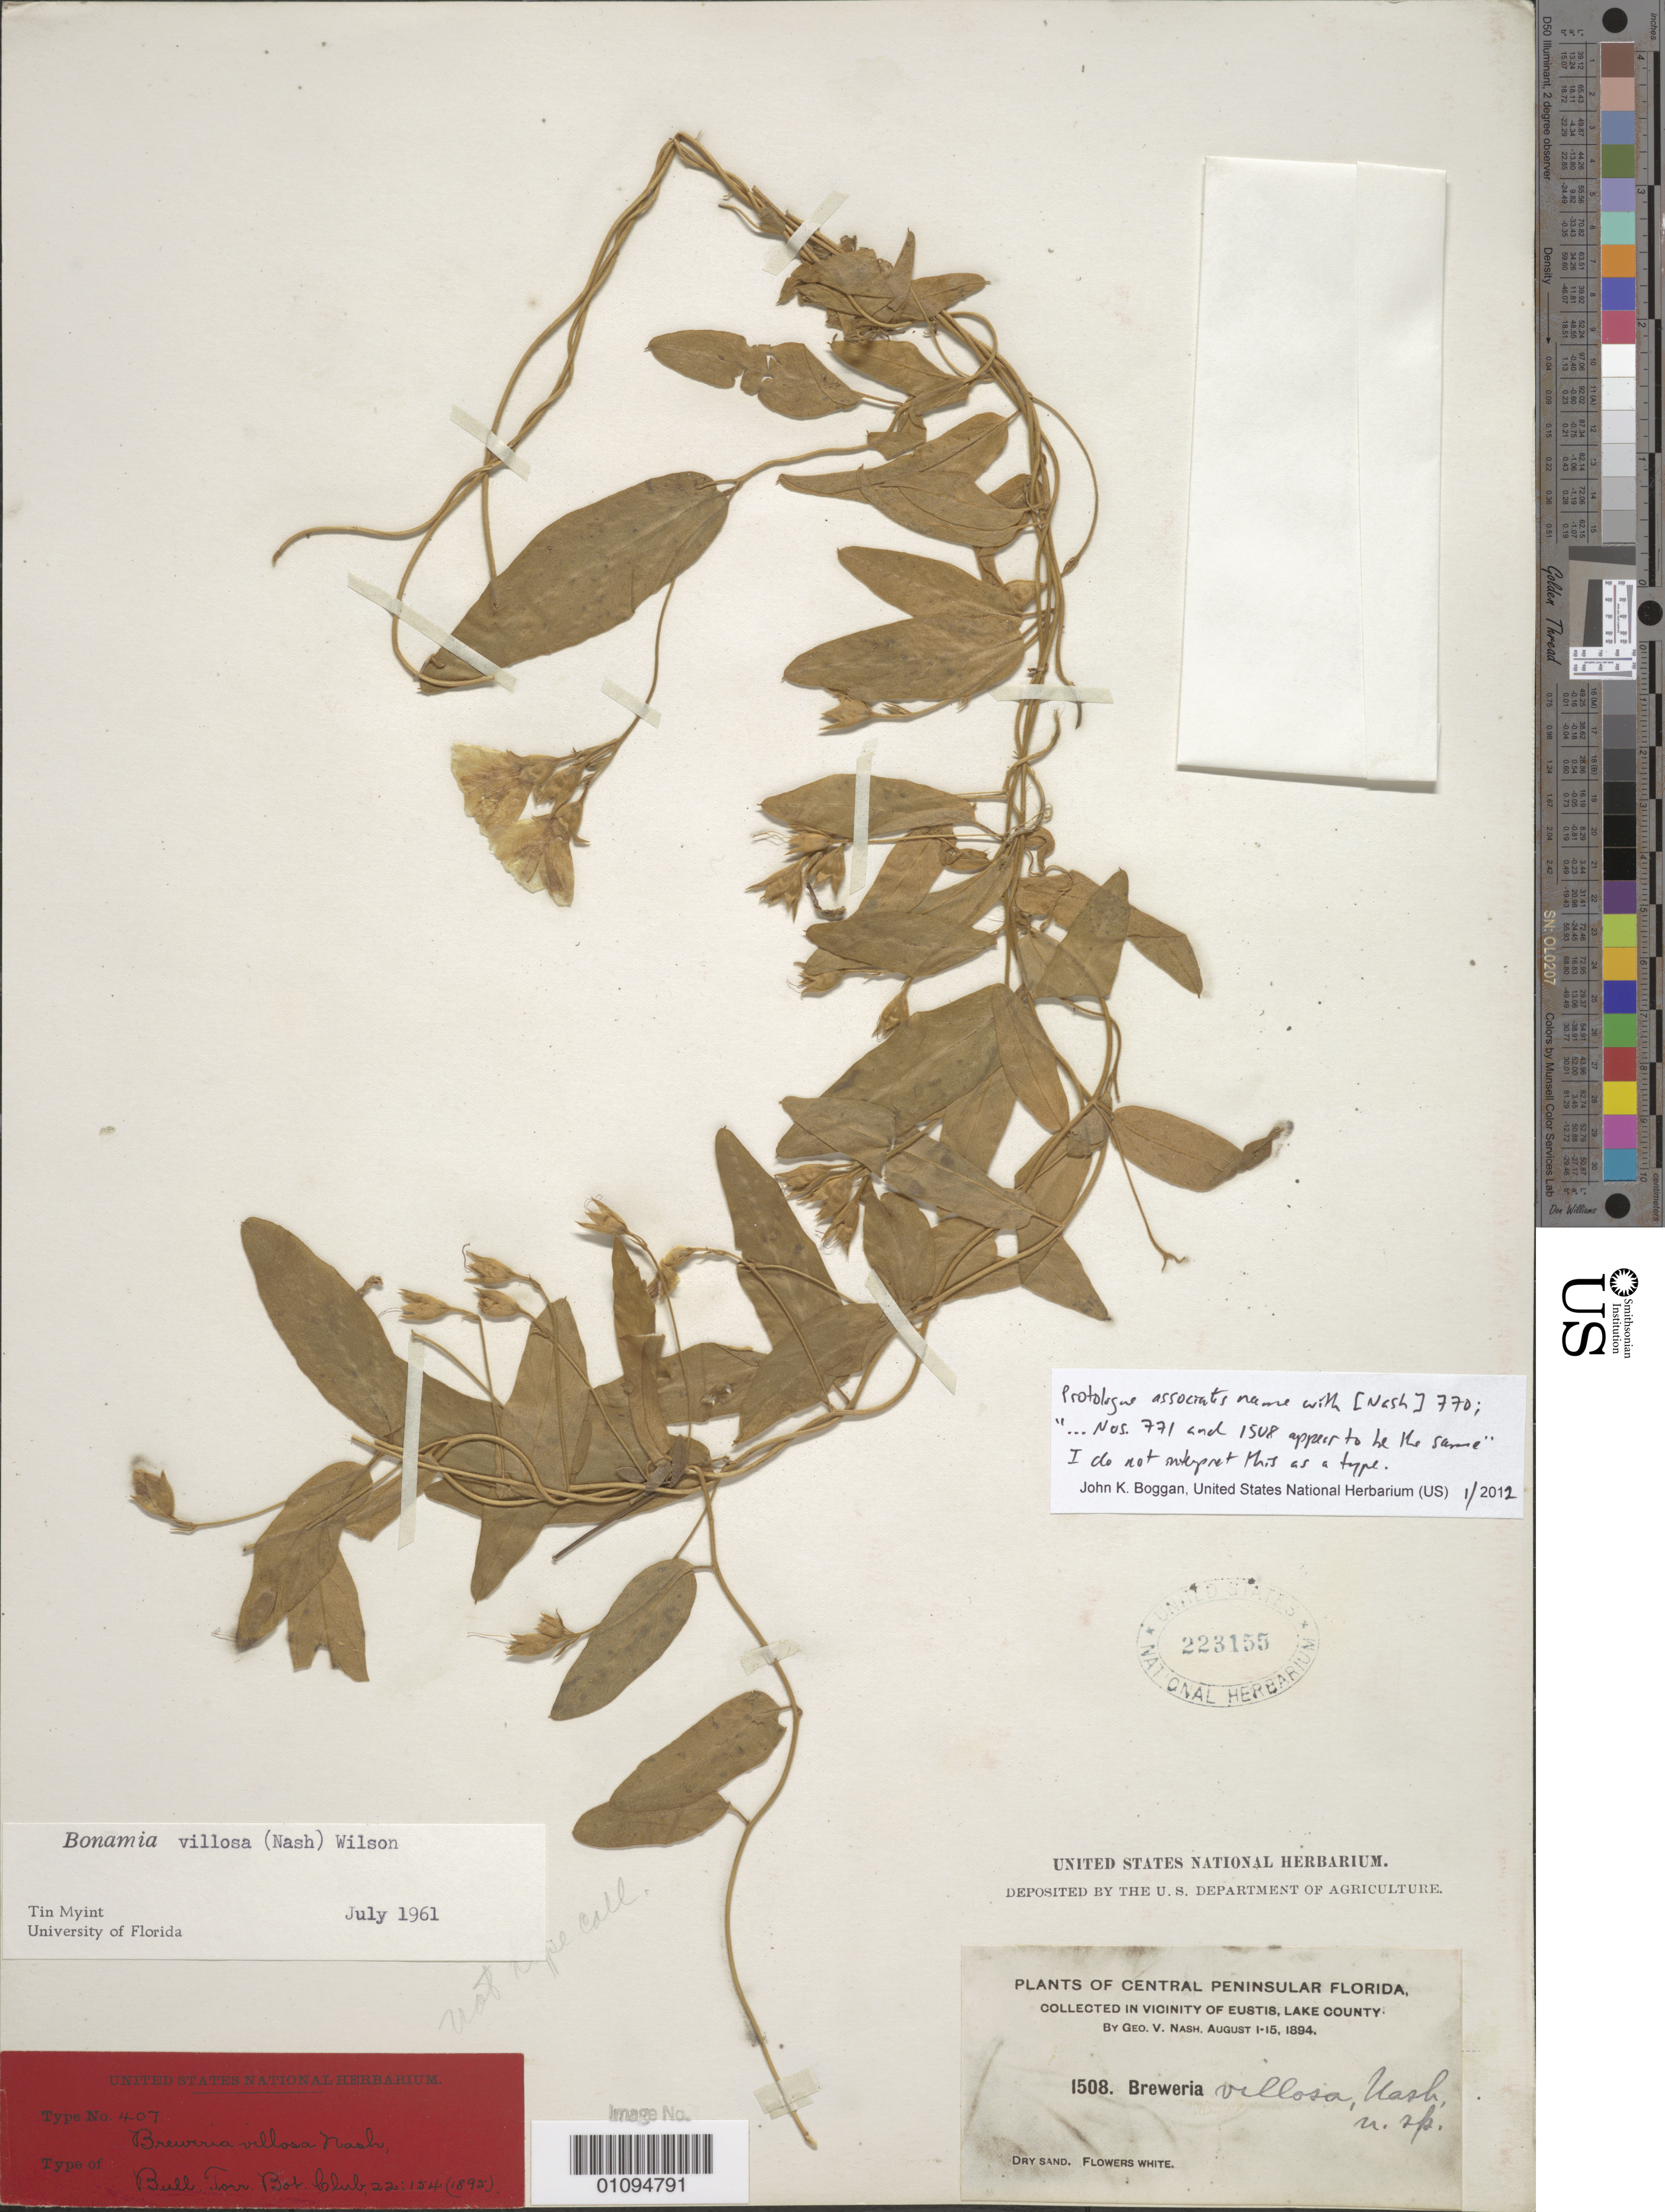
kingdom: Plantae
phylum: Tracheophyta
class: Magnoliopsida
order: Solanales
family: Convolvulaceae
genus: Bonamia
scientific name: Bonamia villosa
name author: (Nash) K.A. Wilson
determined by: Myint, Tin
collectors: G. V. Nash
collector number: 1508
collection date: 1894-08-01/1894-08-15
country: United States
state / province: Florida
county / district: Lake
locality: Eustis.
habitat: Dry sand.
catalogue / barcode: US 223155